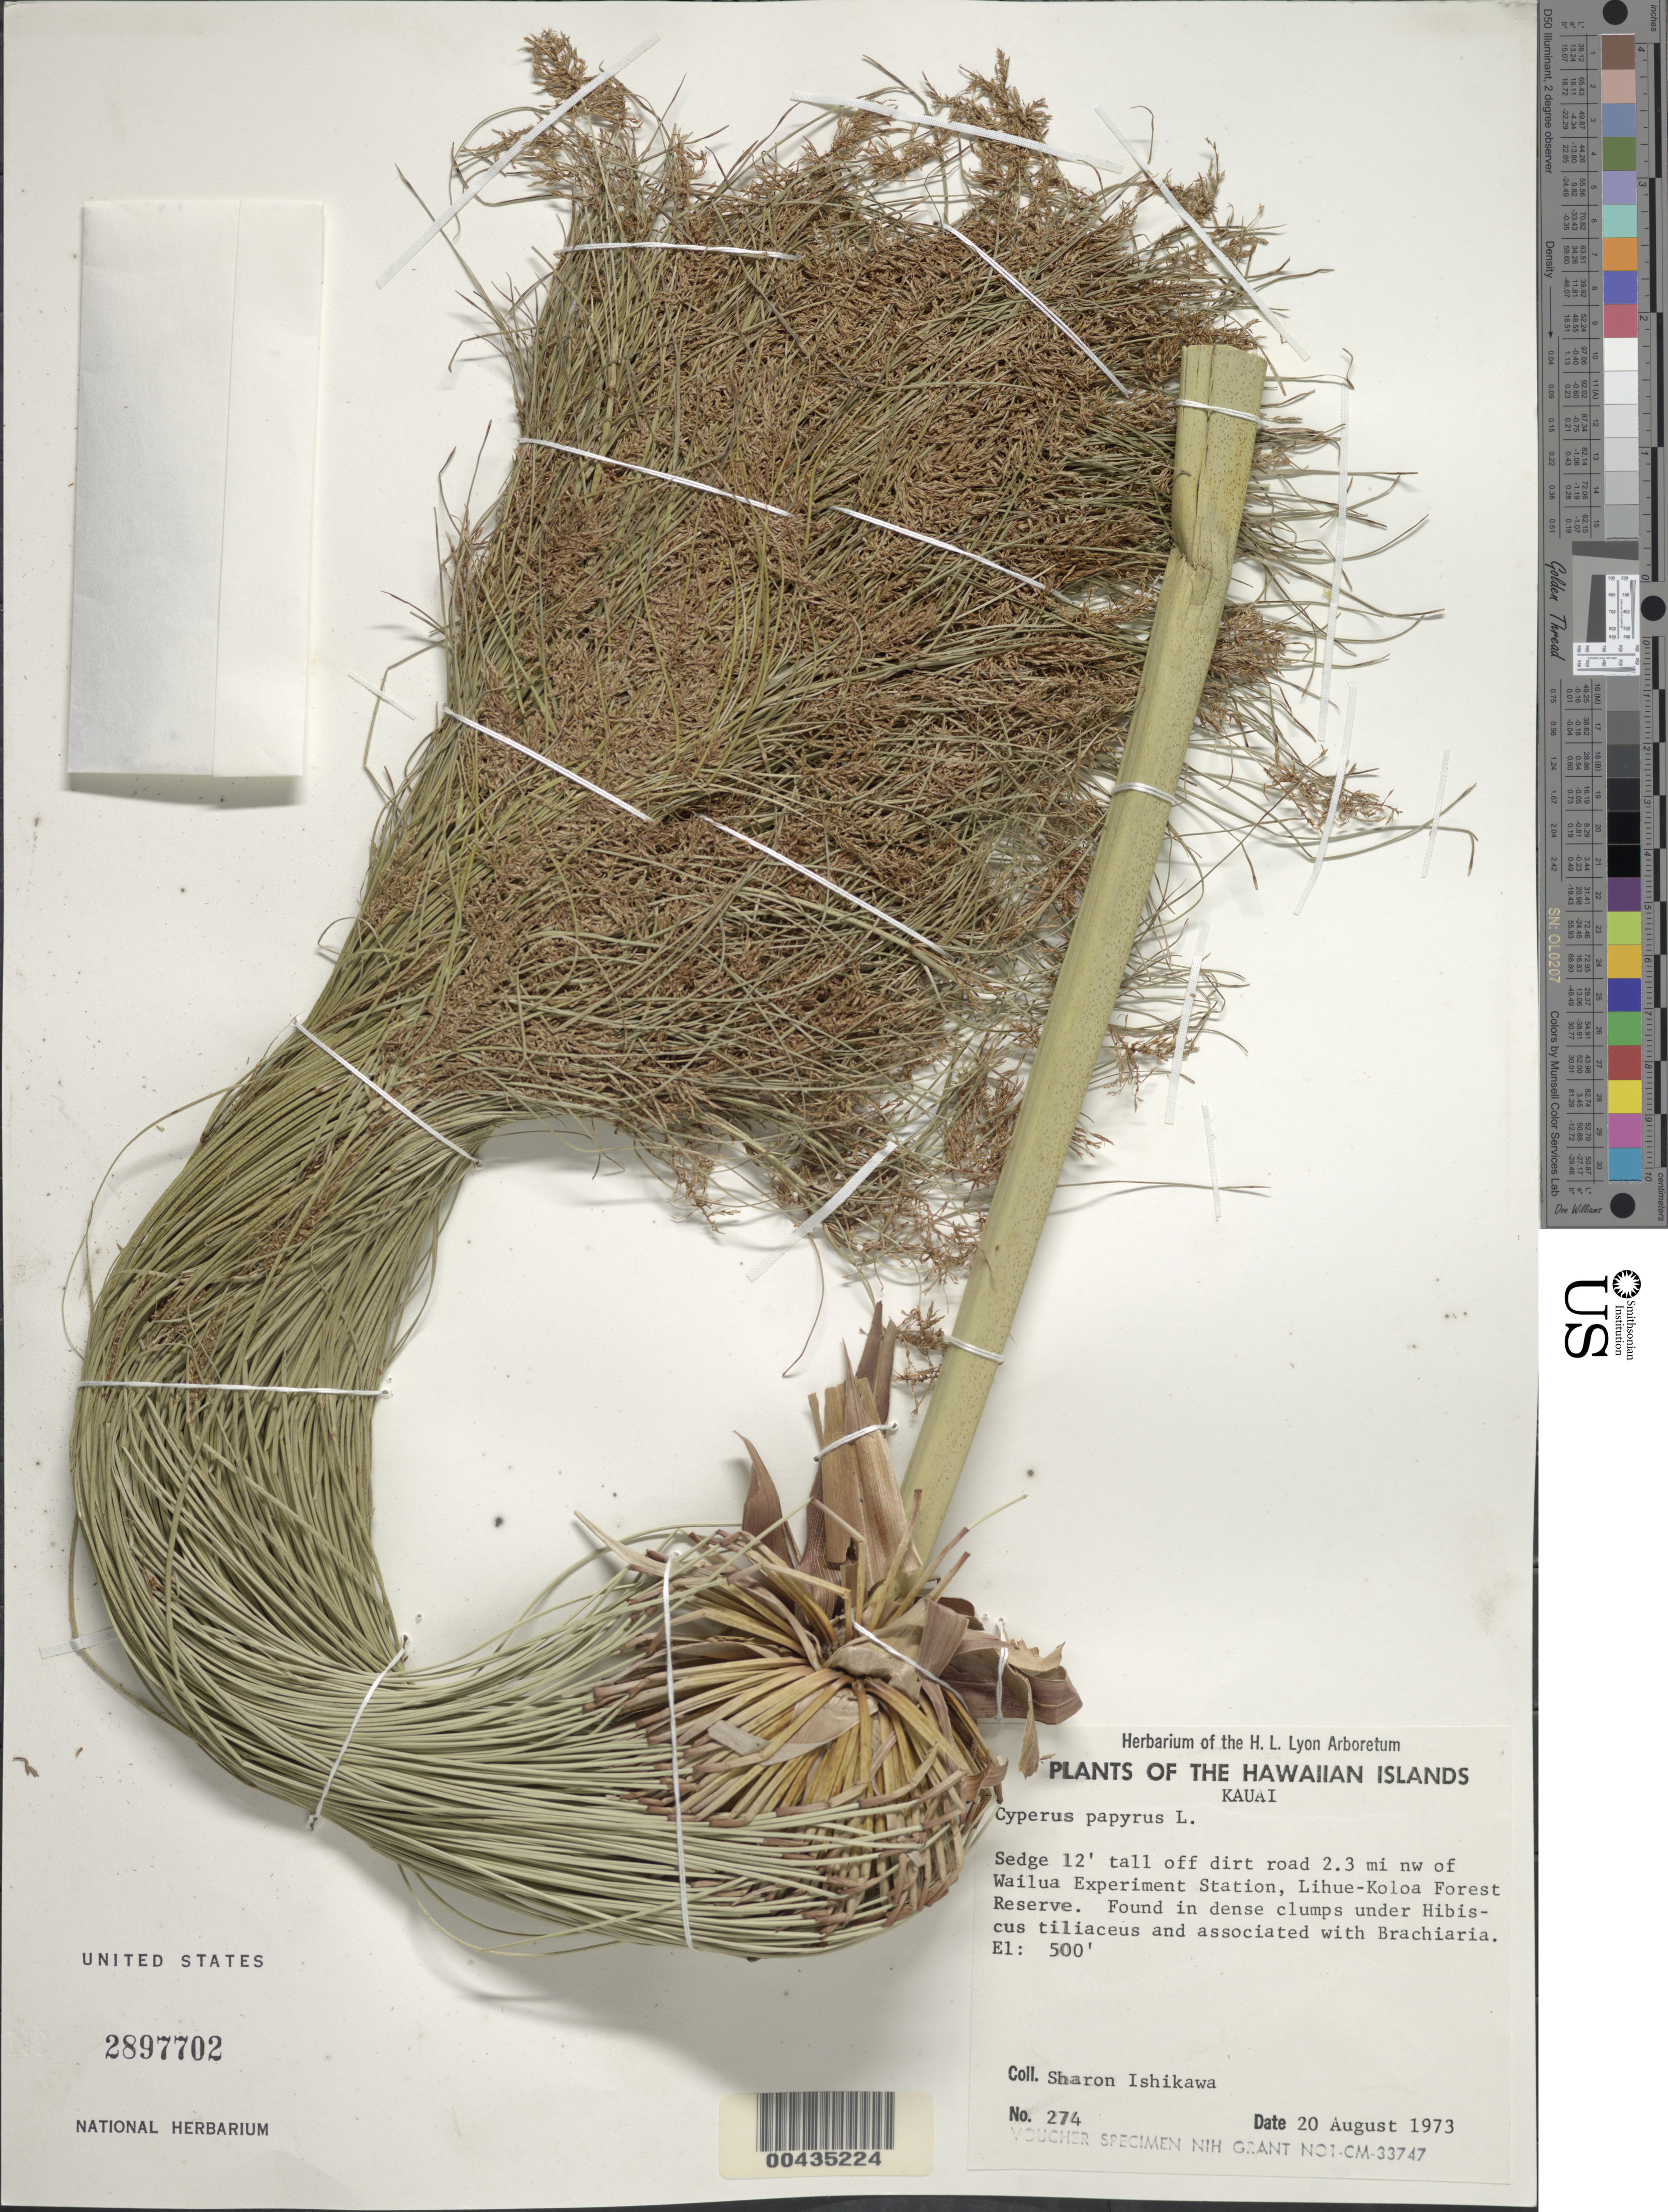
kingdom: Plantae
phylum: Tracheophyta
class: Liliopsida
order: Poales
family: Cyperaceae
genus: Cyperus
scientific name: Cyperus papyrus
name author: L.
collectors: S. S. Ishikawa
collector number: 274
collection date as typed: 20 Aug 1973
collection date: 1973-08-20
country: United States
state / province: Hawaii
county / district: Kauai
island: Kaua'i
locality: off dirt road 2.3 miles northwest of Wailua Experiment Station, Lihue-Koloa Forest Reserve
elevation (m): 152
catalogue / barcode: US 2897702